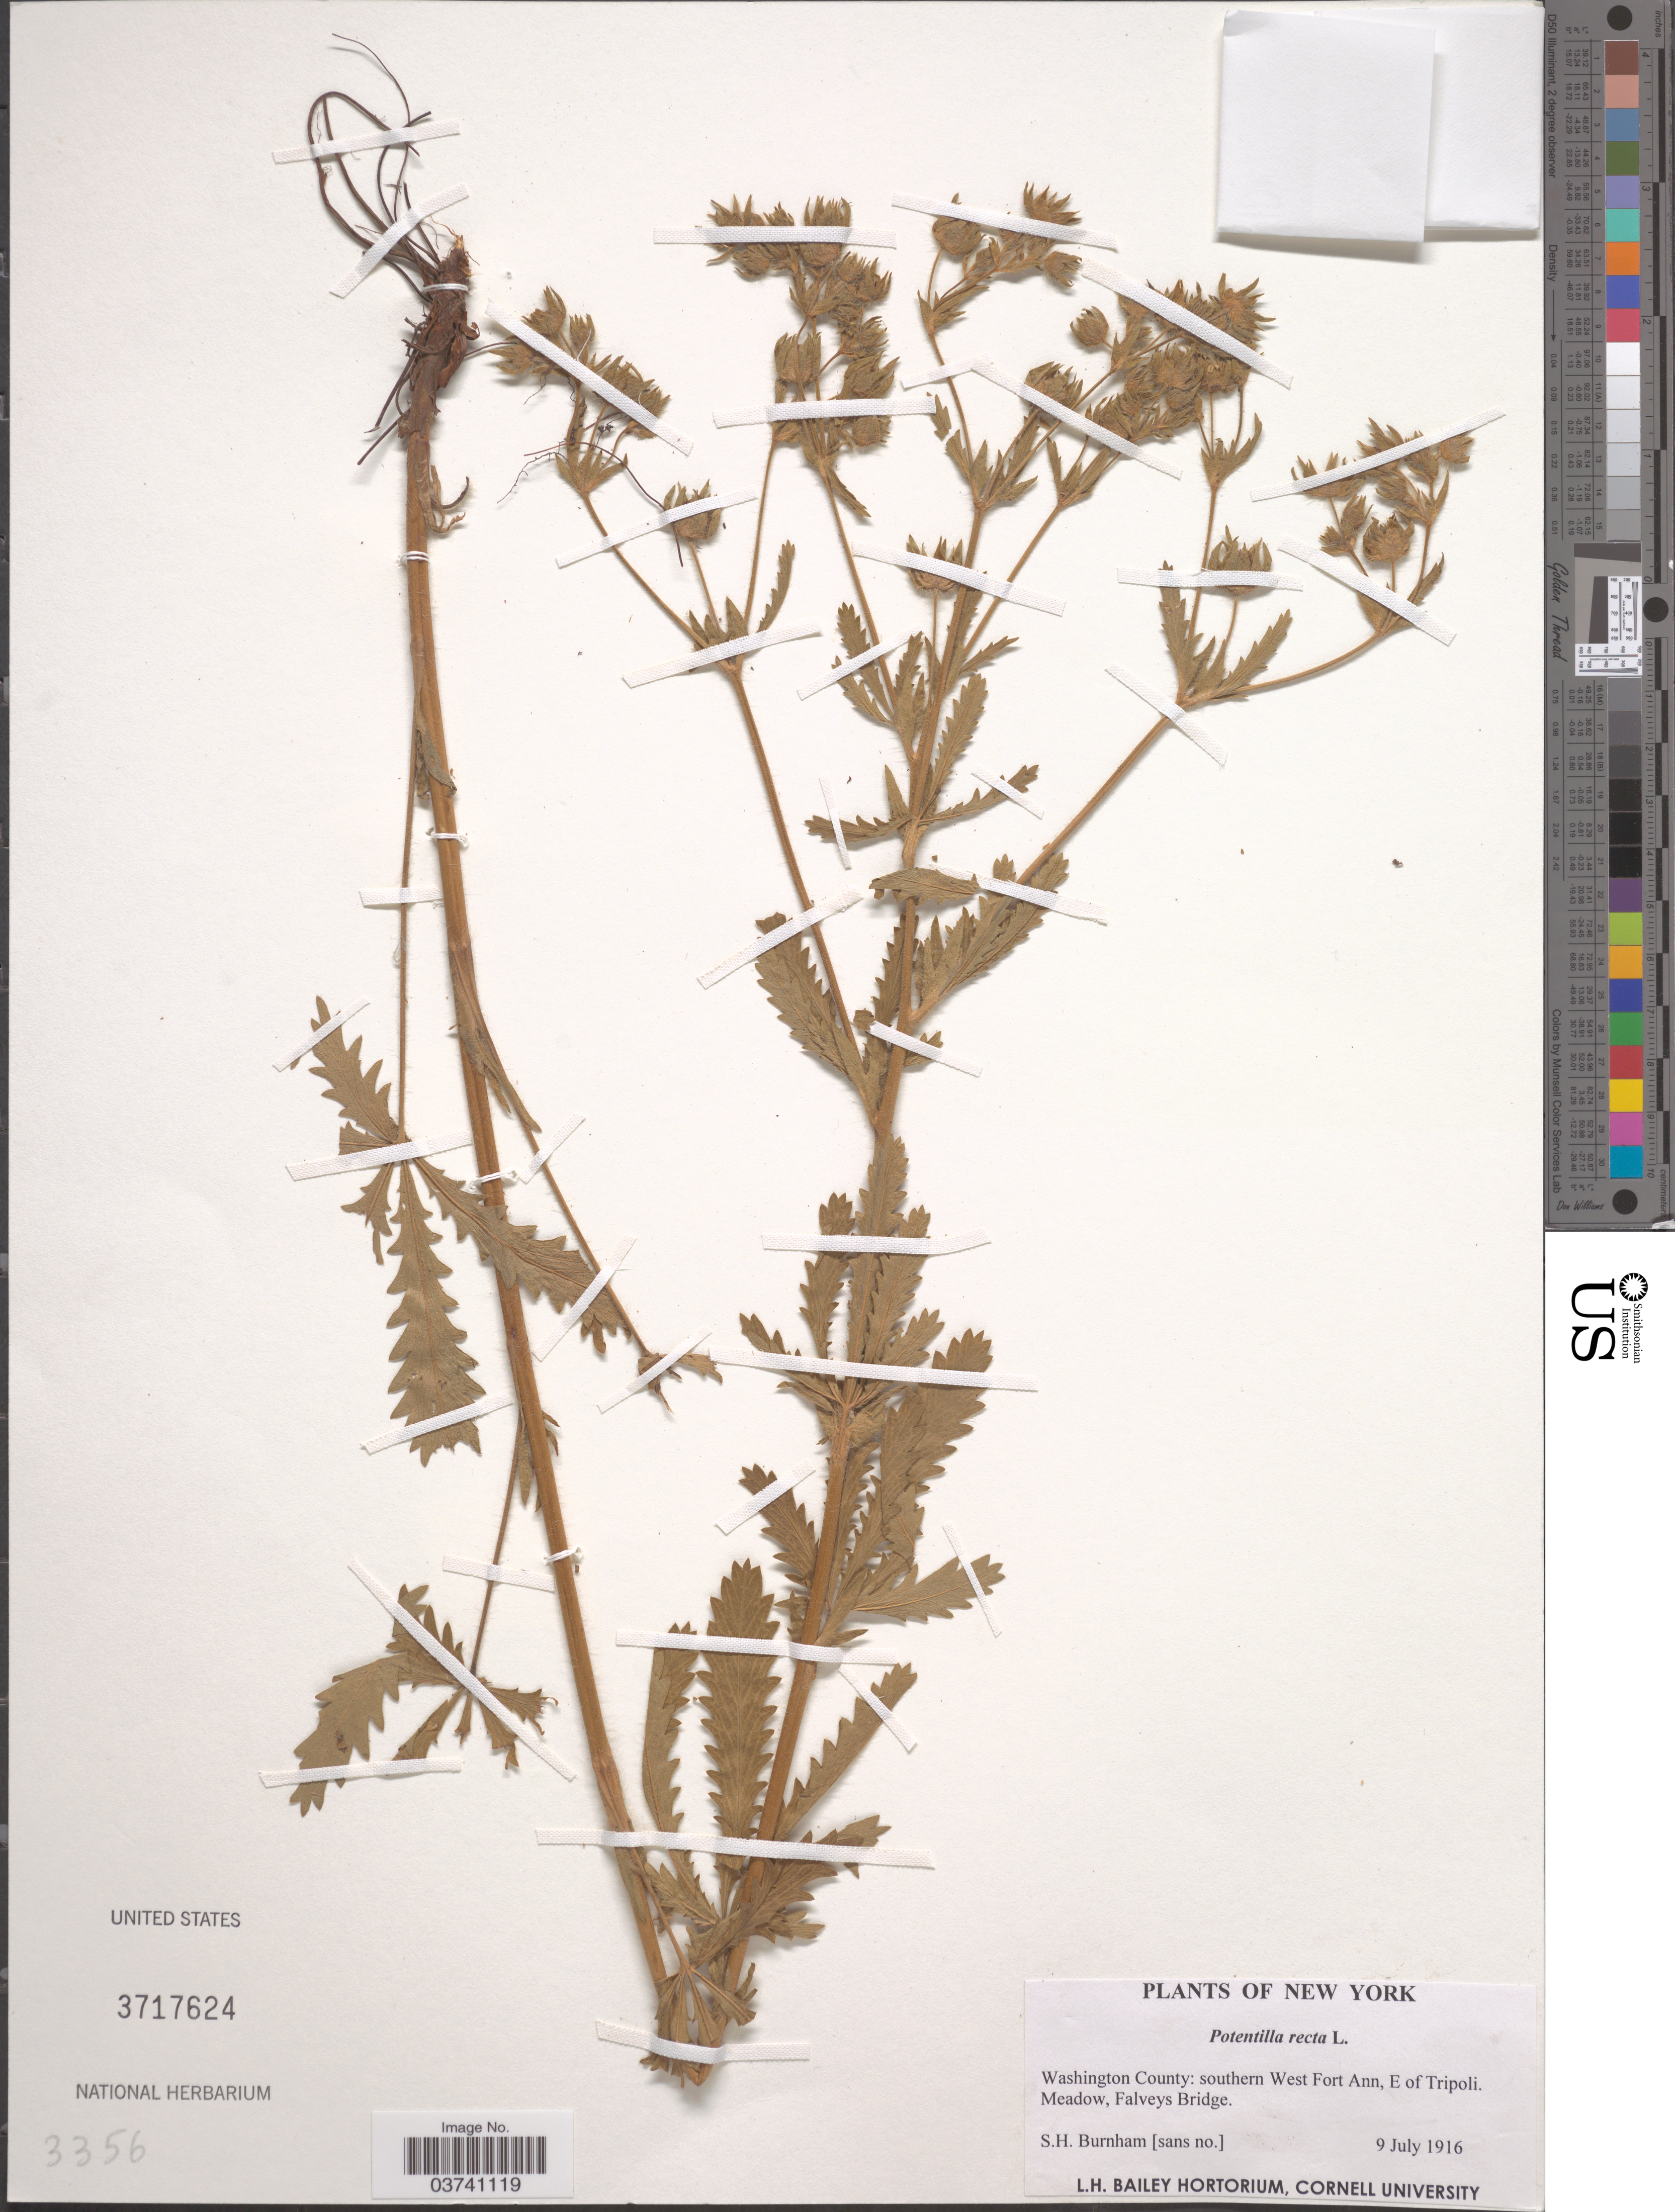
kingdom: Plantae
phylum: Tracheophyta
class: Magnoliopsida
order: Rosales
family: Rosaceae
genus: Potentilla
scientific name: Potentilla recta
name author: L.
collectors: S. Burnham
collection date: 1916-07-09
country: United States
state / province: New York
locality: Washington County: southern West Fort Ann, E of Tripoli. Meadow, Falveys Bridge.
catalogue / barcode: US 3717624